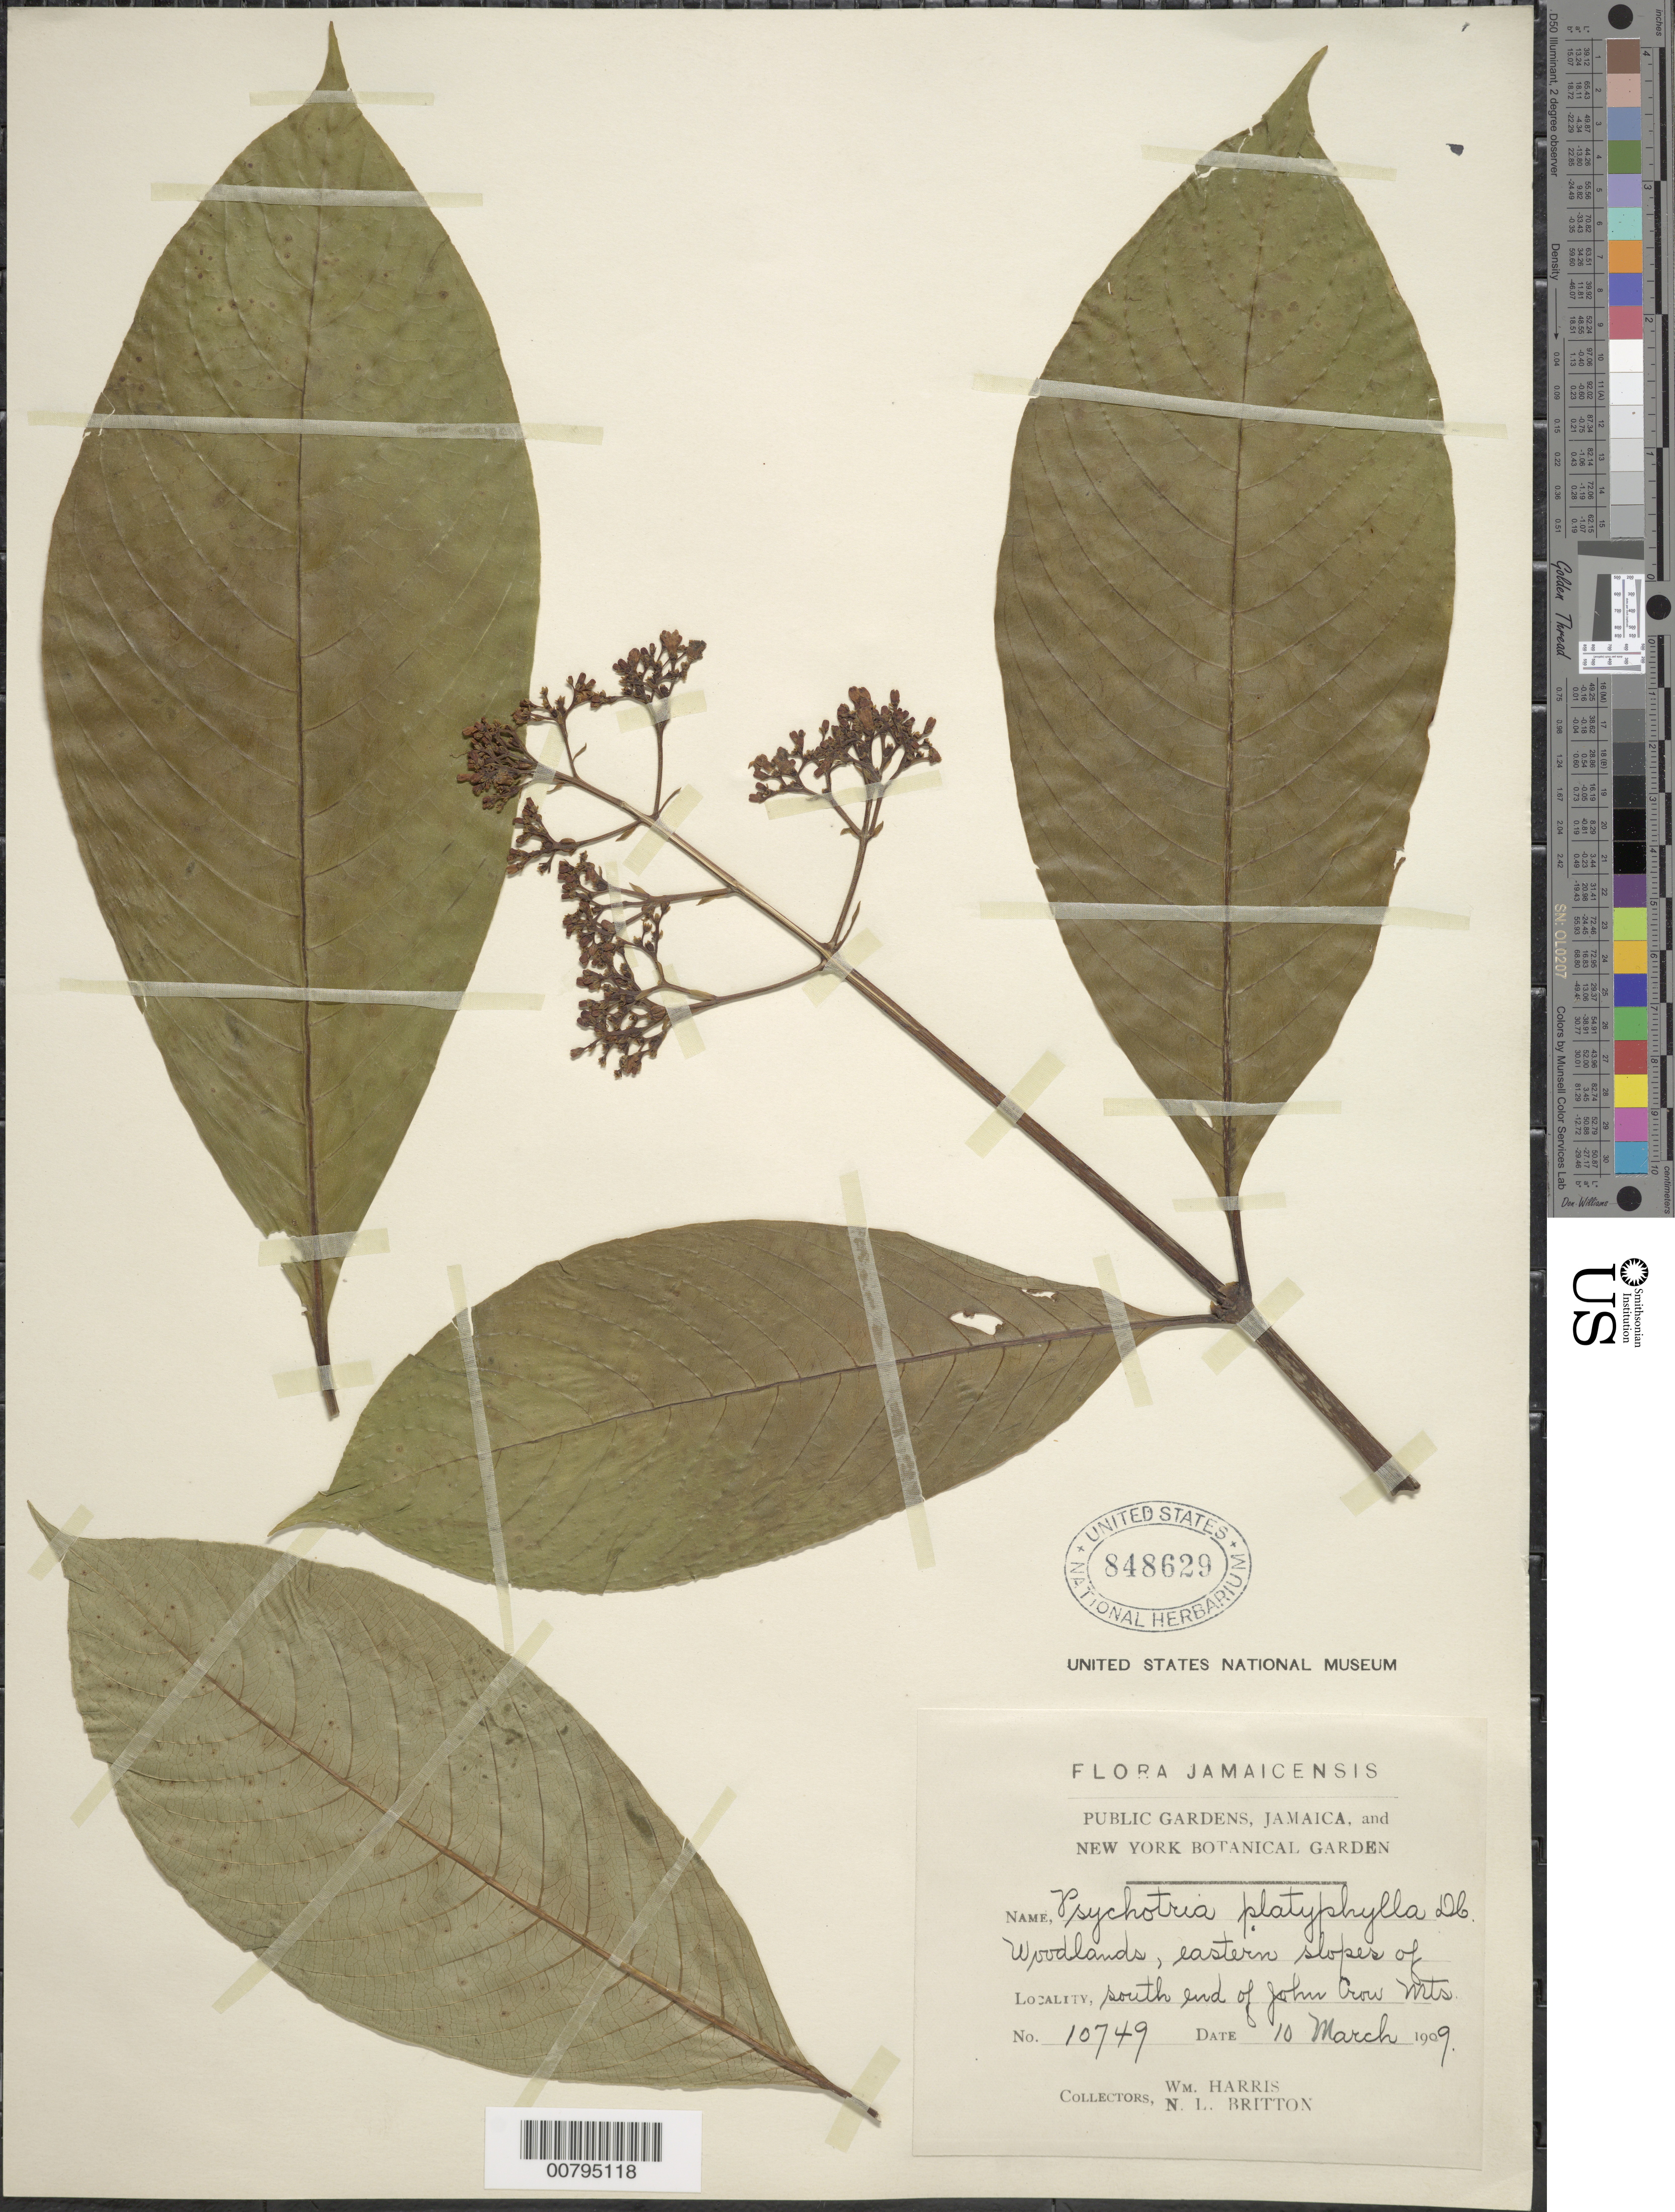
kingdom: Plantae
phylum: Tracheophyta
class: Magnoliopsida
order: Gentianales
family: Rubiaceae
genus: Psychotria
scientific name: Psychotria berteroana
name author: DC.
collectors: W. H. Harris & N. Britton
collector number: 10749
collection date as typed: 10 Mar 1909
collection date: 1909-03-10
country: Jamaica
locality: South end of John Crow Mts.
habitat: Woodlands, eastern slopes of mountains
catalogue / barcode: US 848629